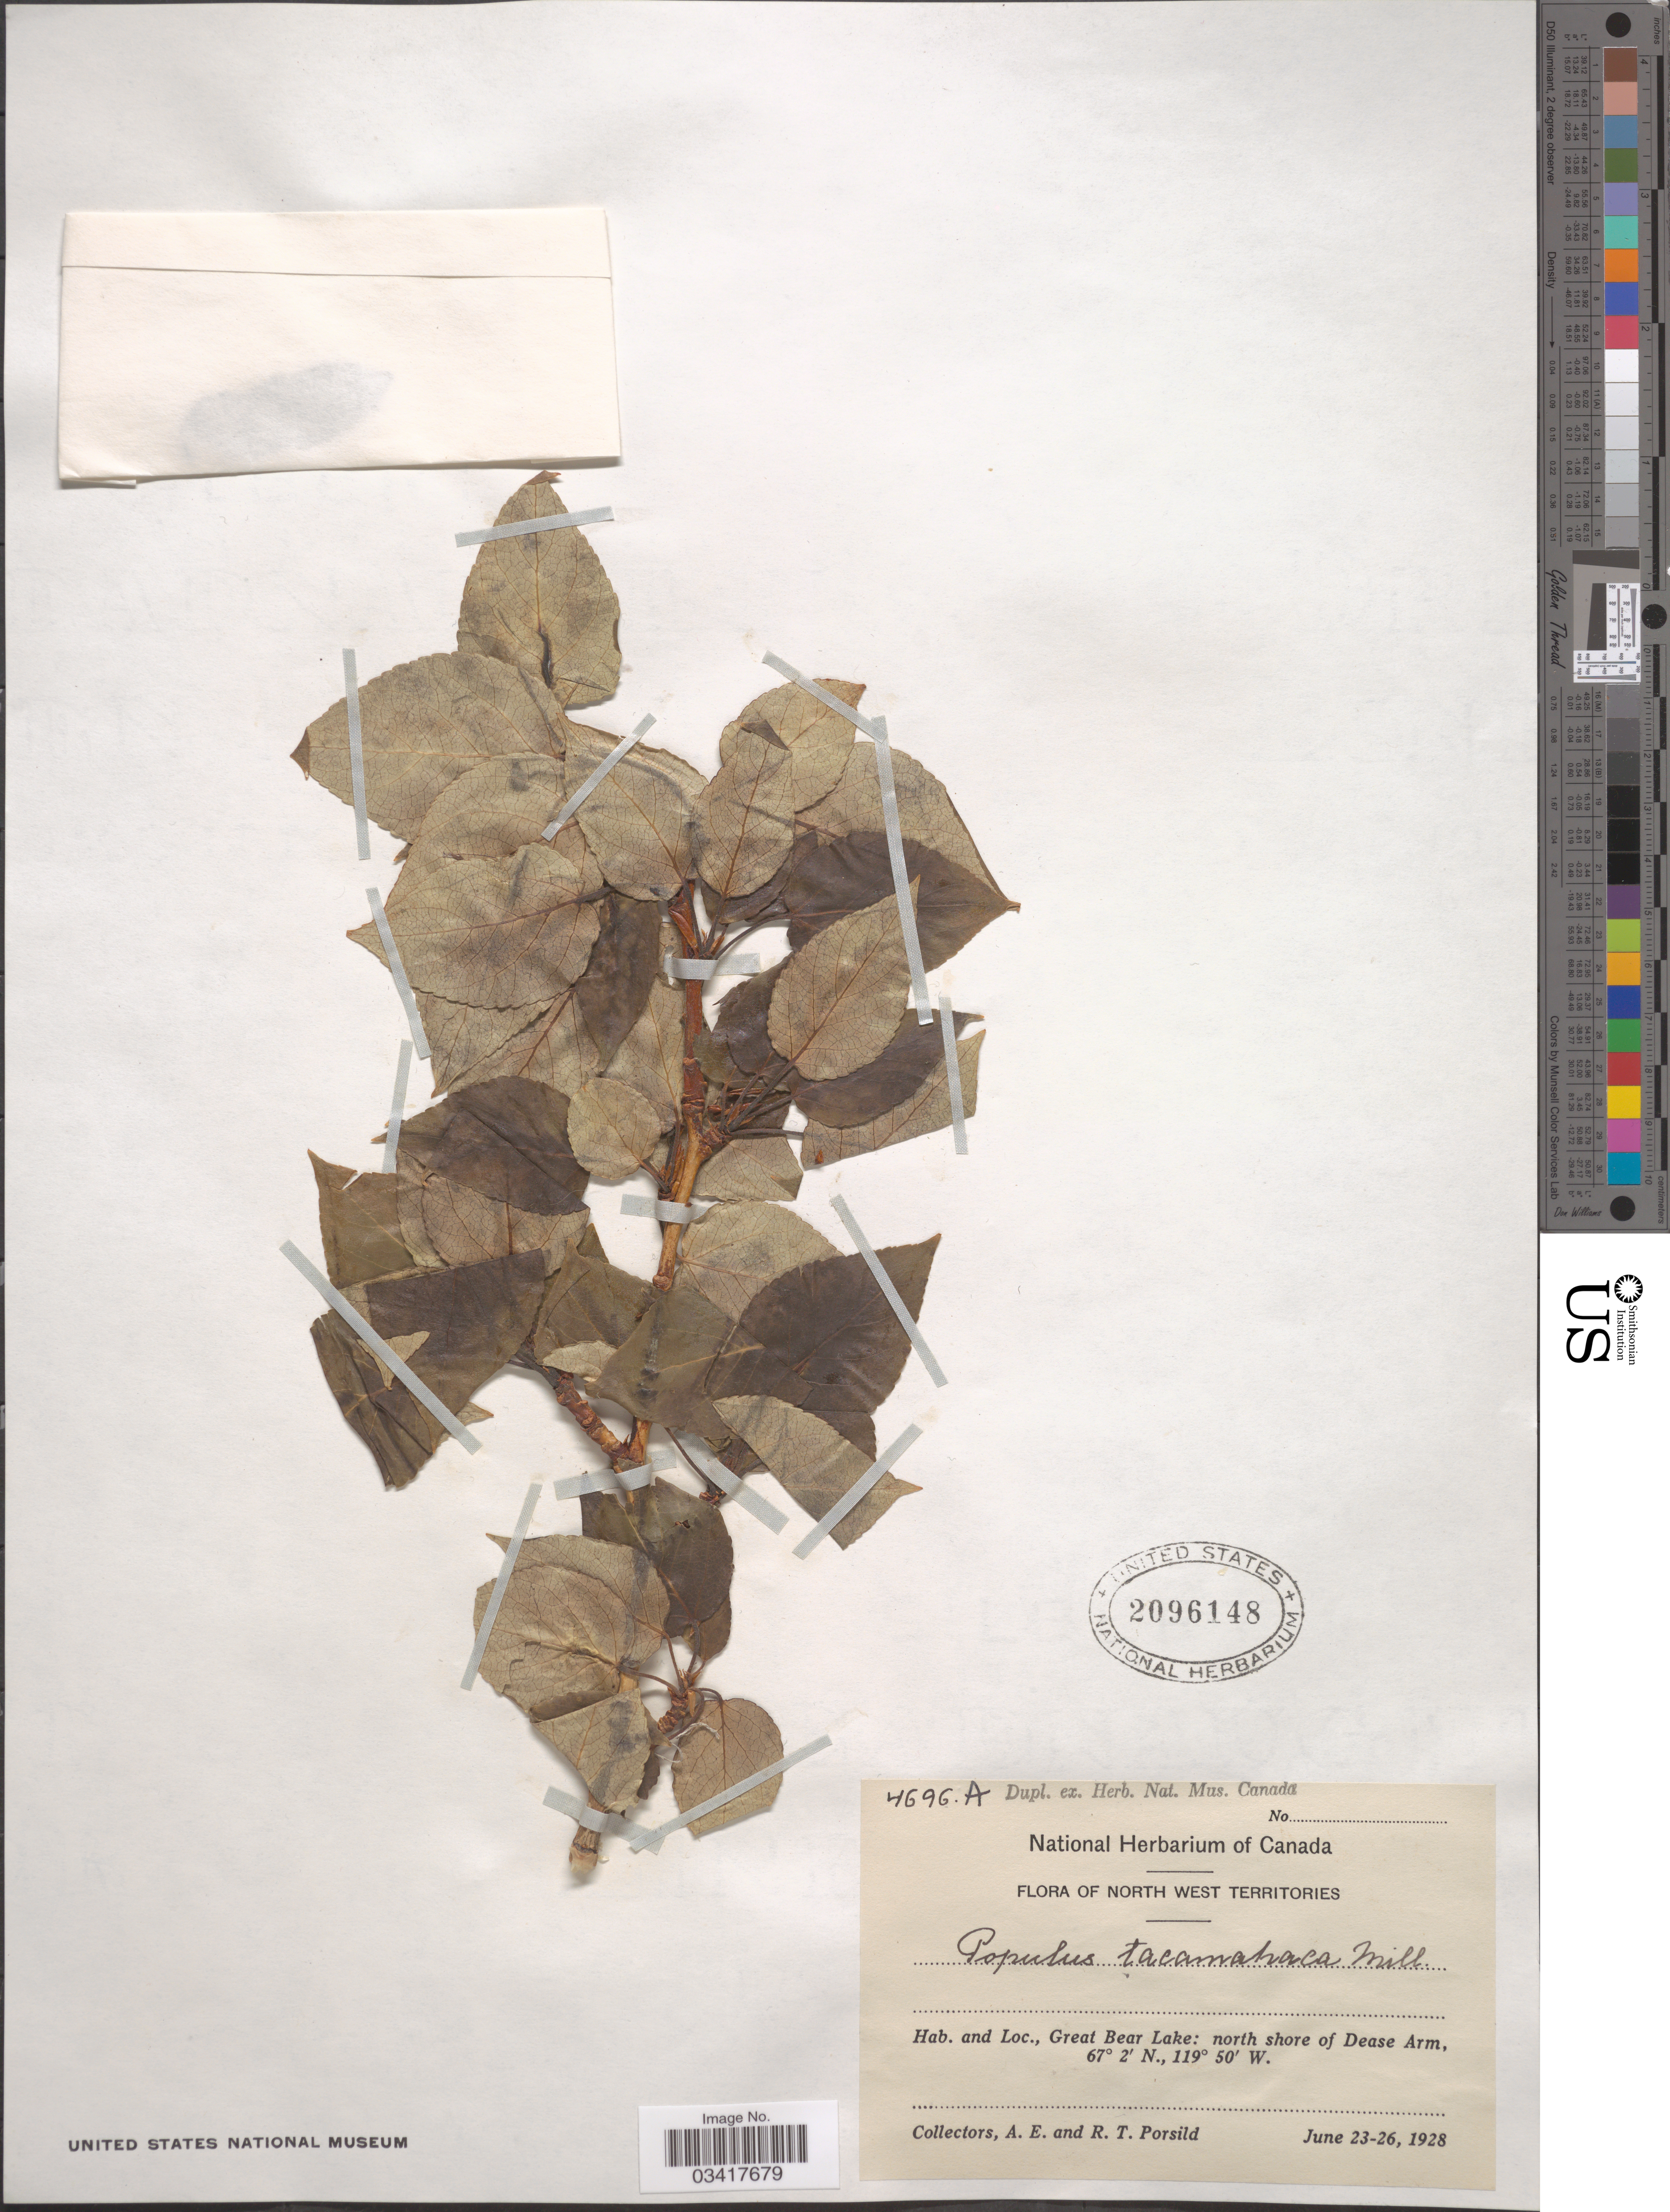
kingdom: Plantae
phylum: Tracheophyta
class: Magnoliopsida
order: Malpighiales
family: Salicaceae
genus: Populus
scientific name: Populus balsamifera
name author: L.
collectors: A. E. Porsild & R. T. Porsild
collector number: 4696A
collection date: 1928-06-23/1928-06-26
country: Canada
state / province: Northwest Territories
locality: Great Bear Lake: north shore of Dease Arm.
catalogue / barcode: US 2096148